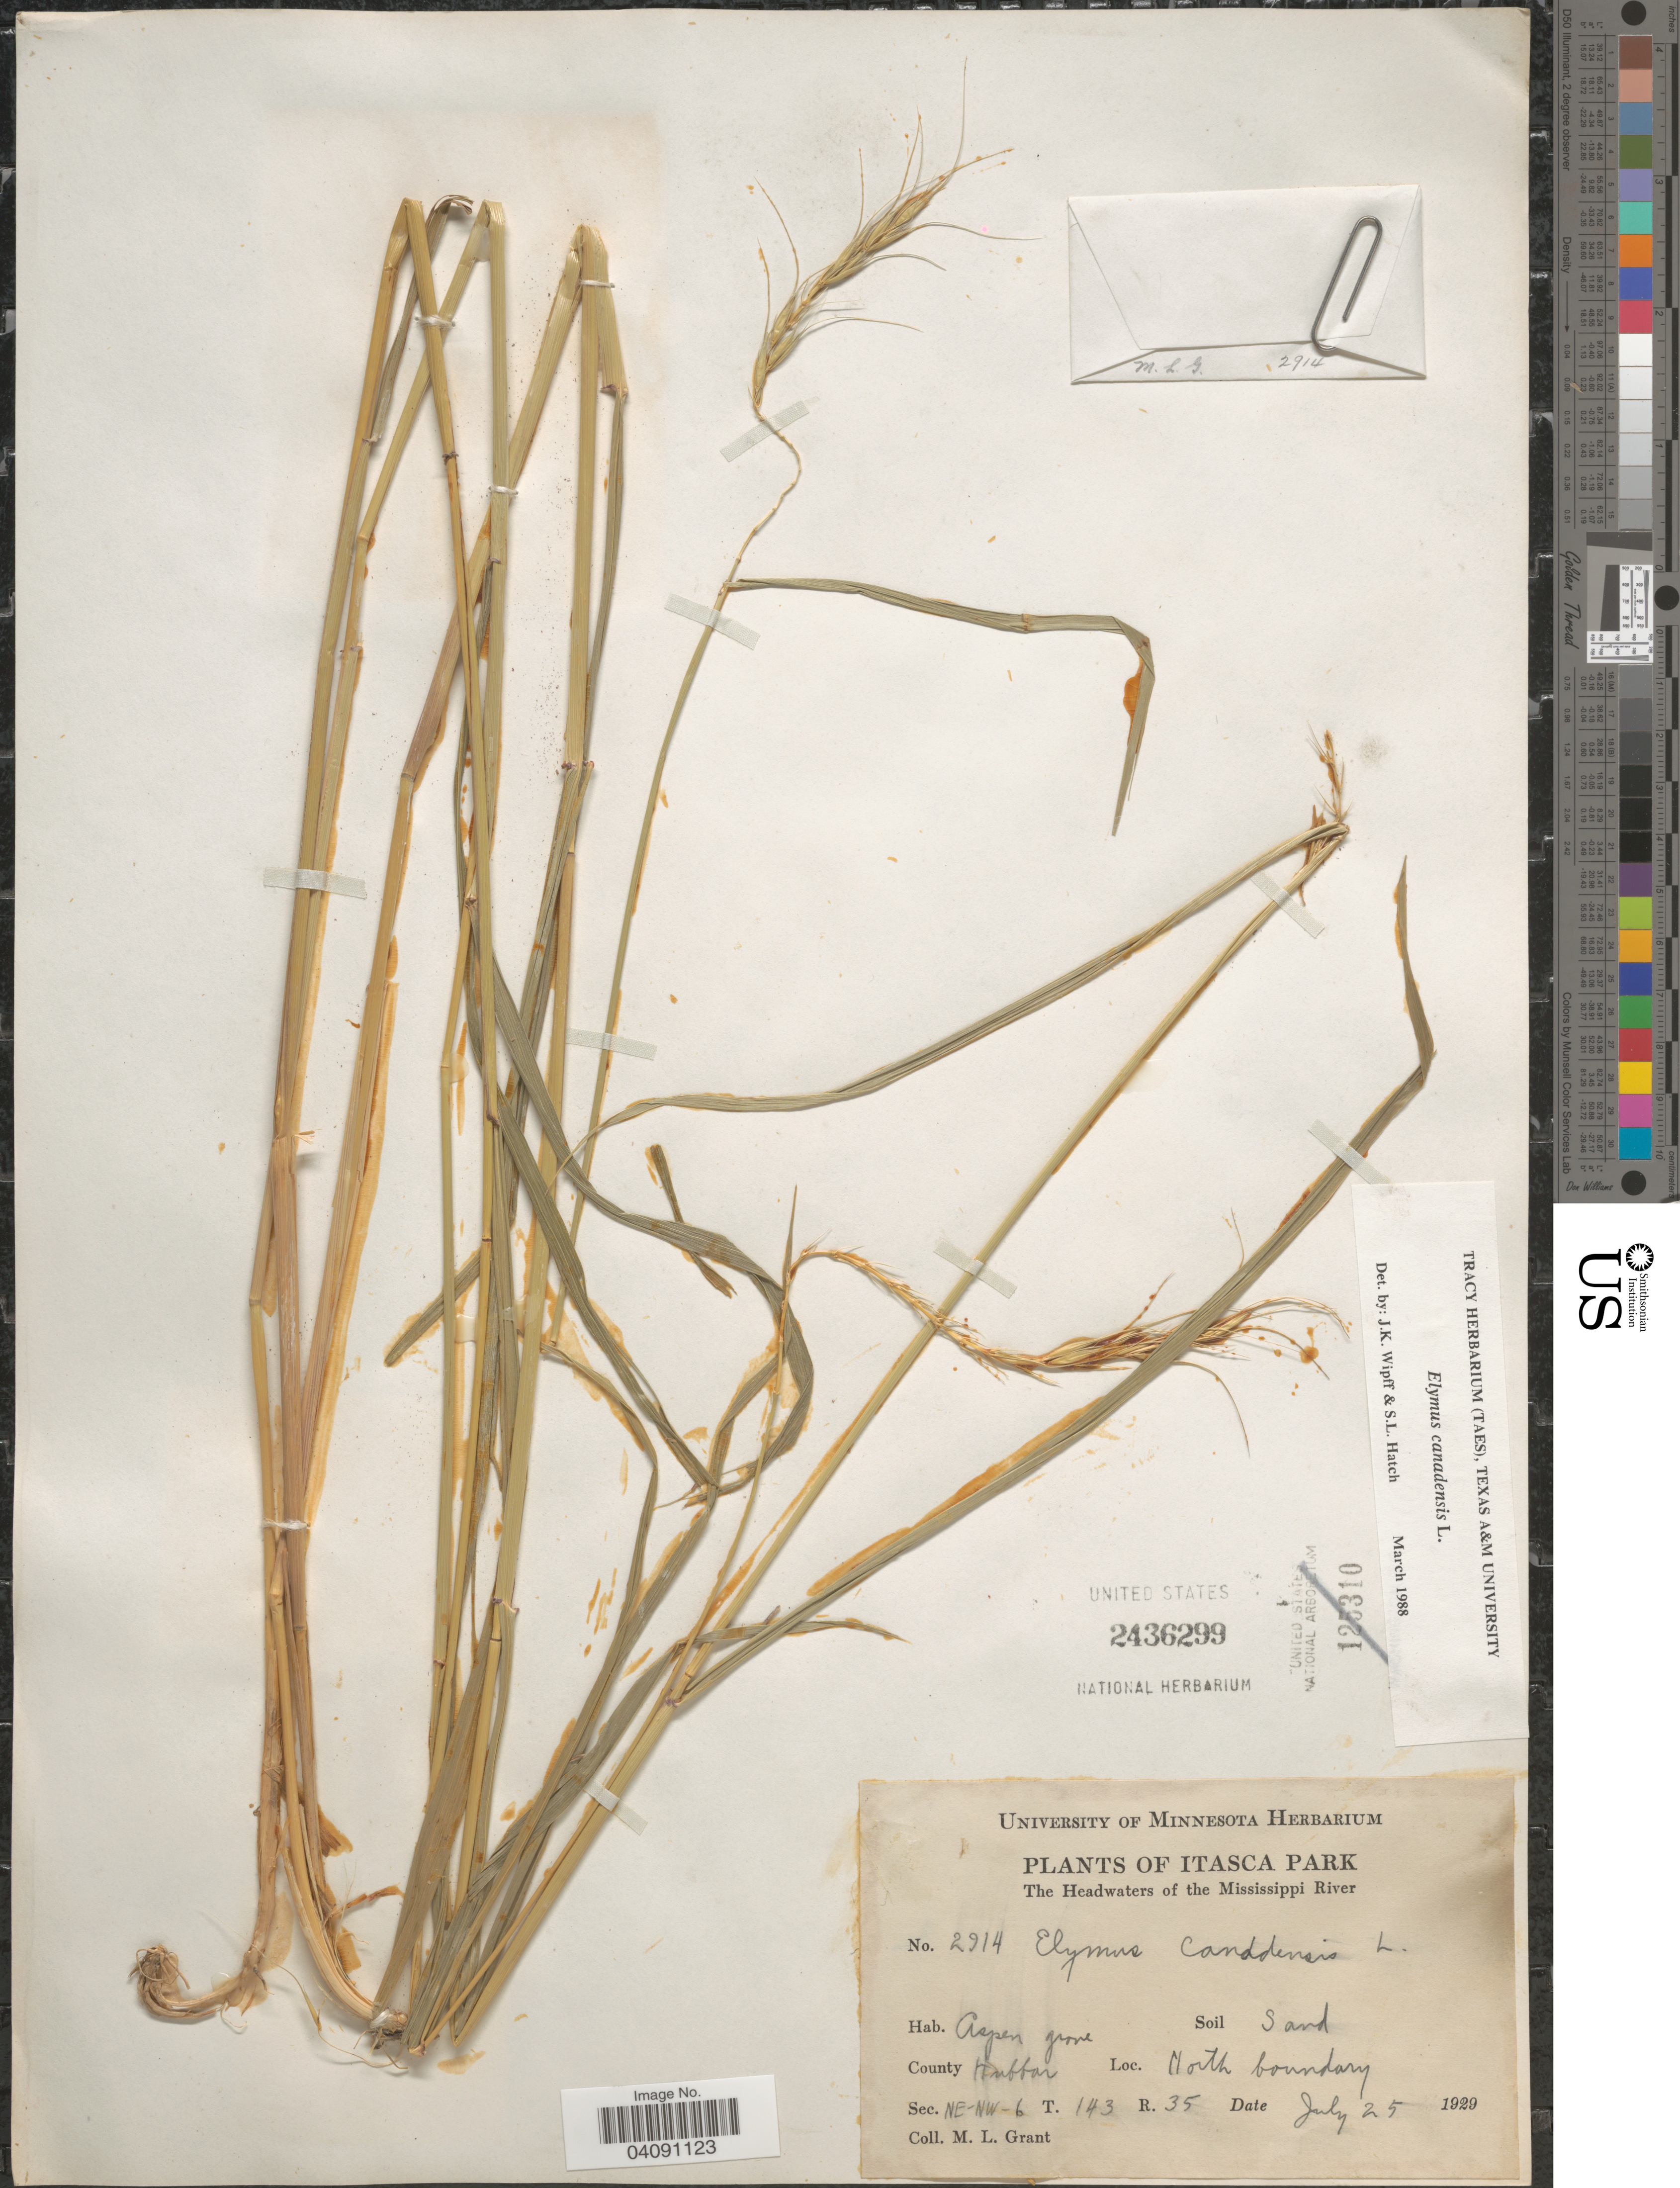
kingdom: Plantae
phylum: Tracheophyta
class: Liliopsida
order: Poales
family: Poaceae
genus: Elymus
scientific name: Elymus canadensis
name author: L.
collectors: M. L. Grant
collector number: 2914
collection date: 1929-07-25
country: United States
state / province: Minnesota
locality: Itasca Park. The Headwaters of the Mississippi River. Aspen grove. County Hubbar. North boundary. Sec. NE-NW-6. T.143 R. 35.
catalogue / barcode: US 2436299